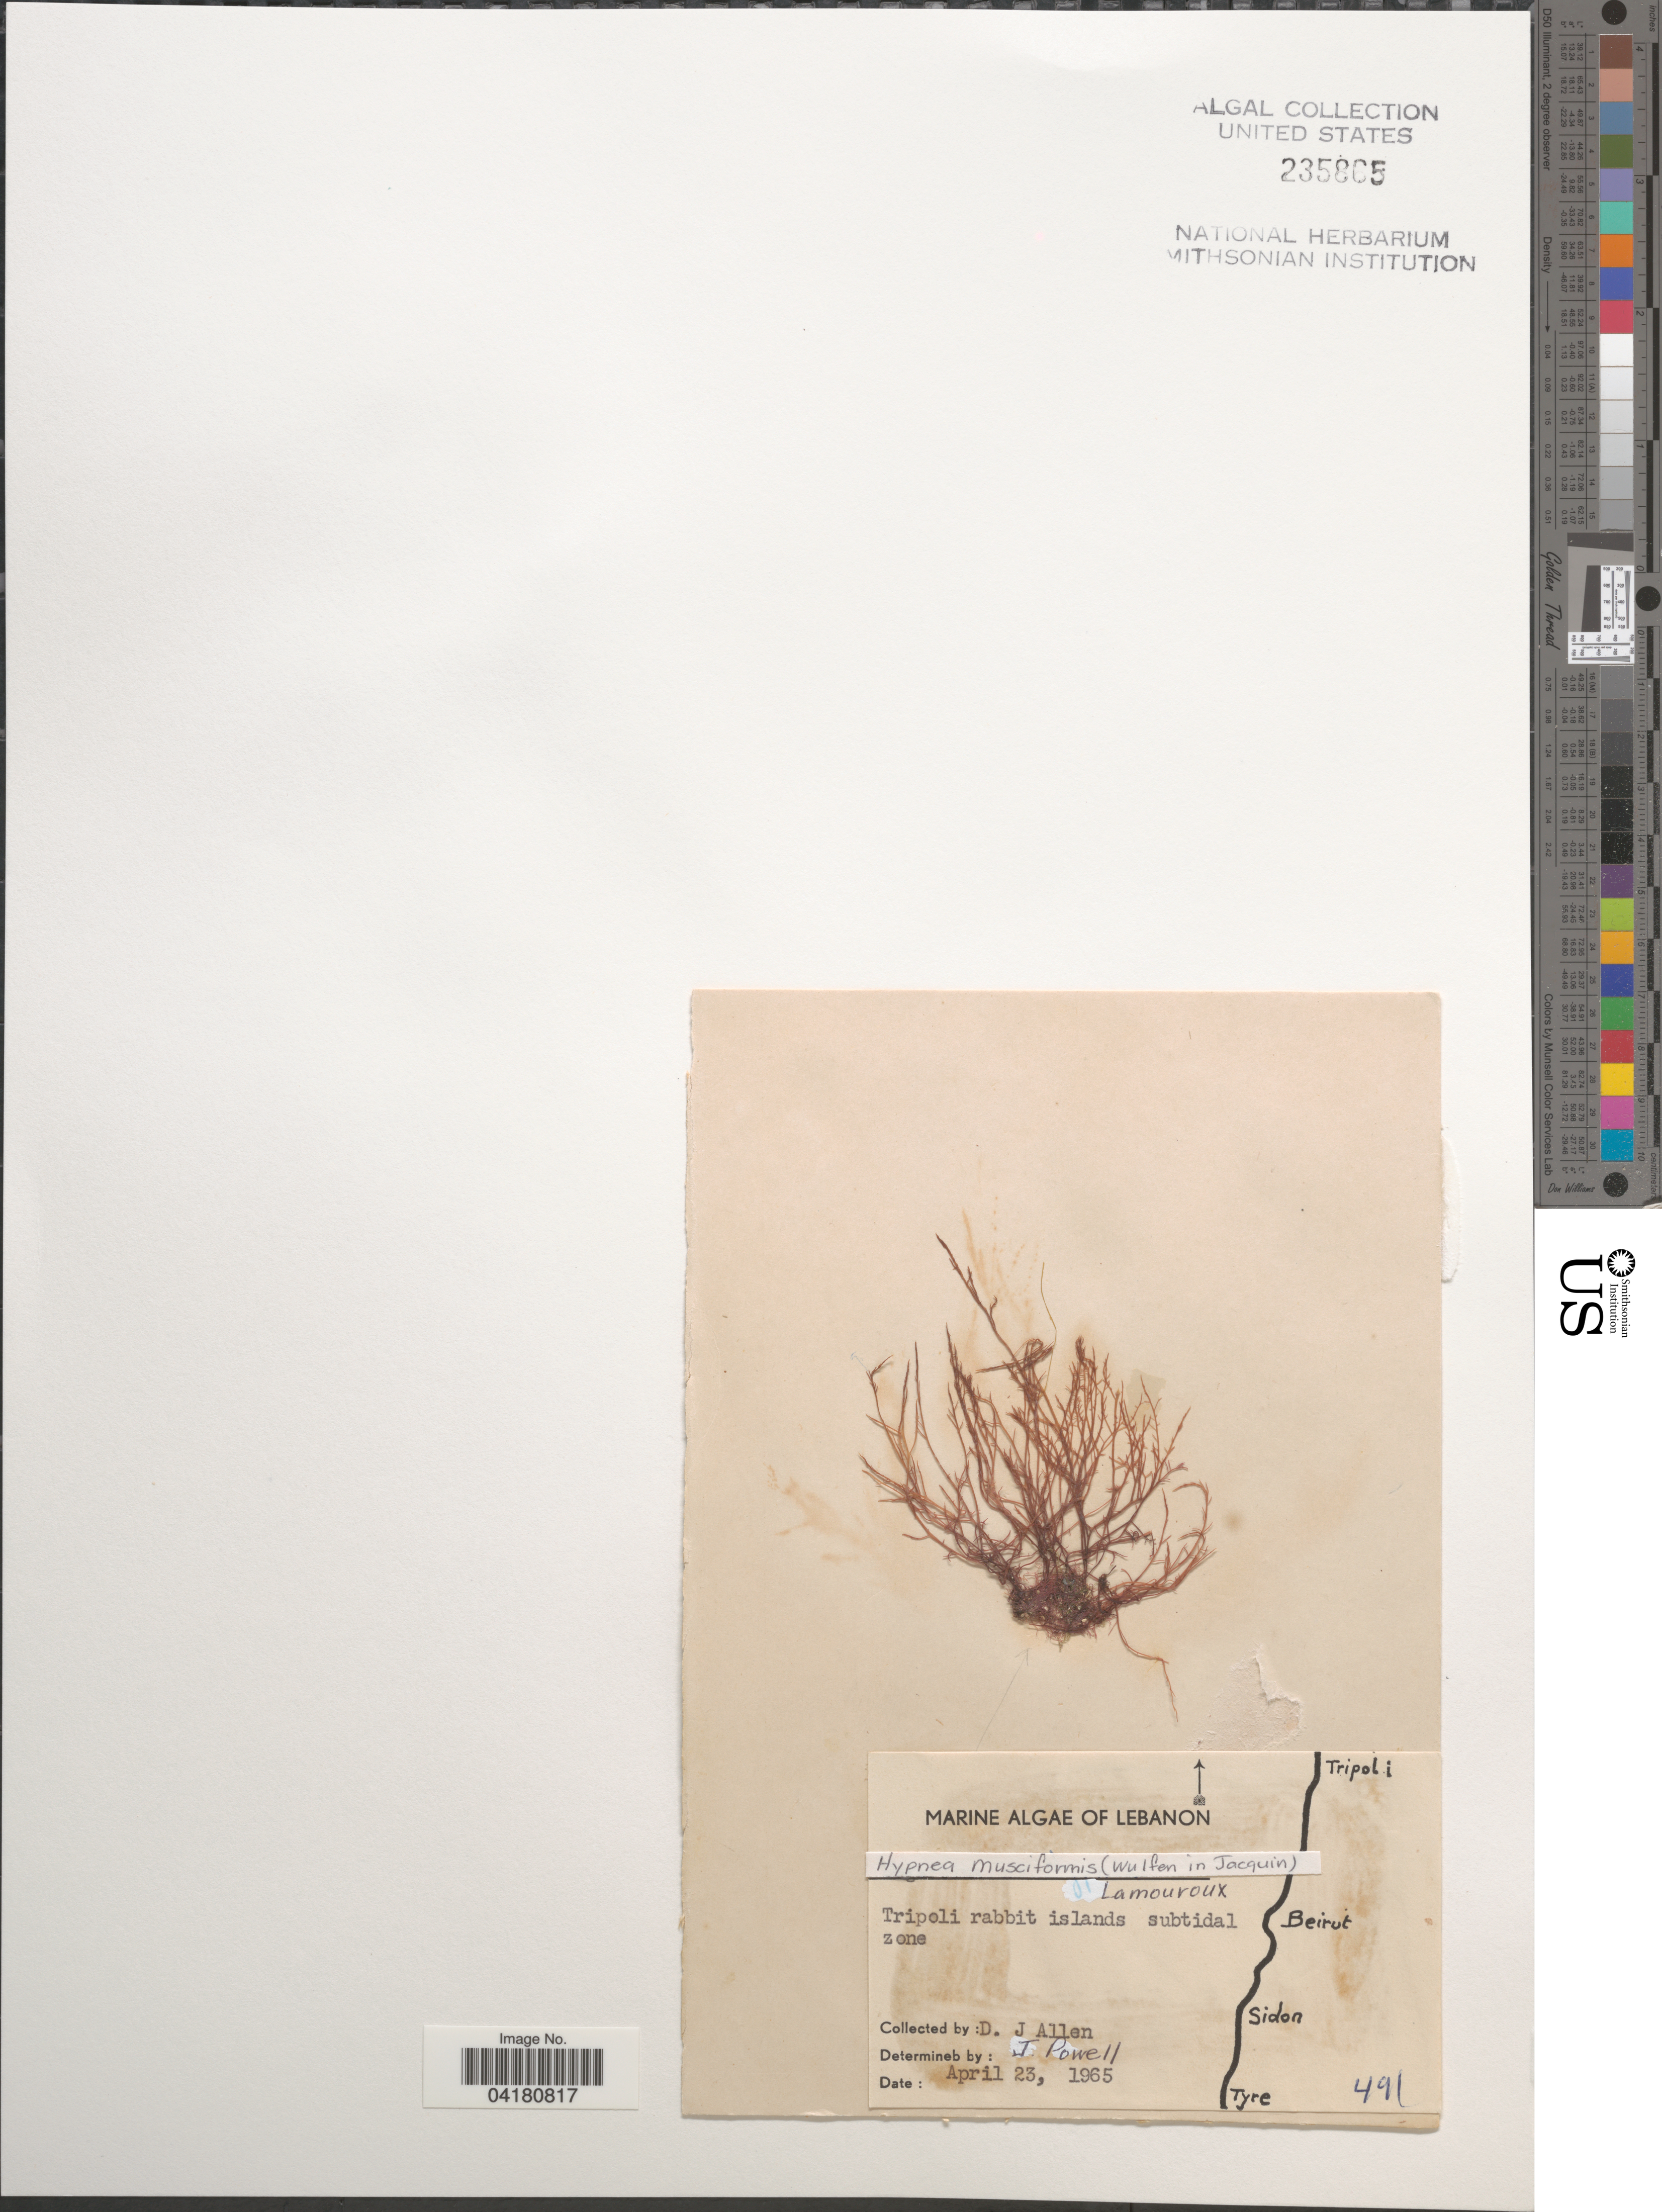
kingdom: Plantae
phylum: Rhodophyta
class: Florideophyceae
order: Gigartinales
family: Cystocloniaceae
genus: Hypnea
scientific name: Hypnea musciformis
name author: (Wulfen) J.V.Lamouroux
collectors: D. Allen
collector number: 491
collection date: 1965-04-23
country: Lebanon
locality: Tripoli rabbit islands subtidal zone.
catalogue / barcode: US 235865